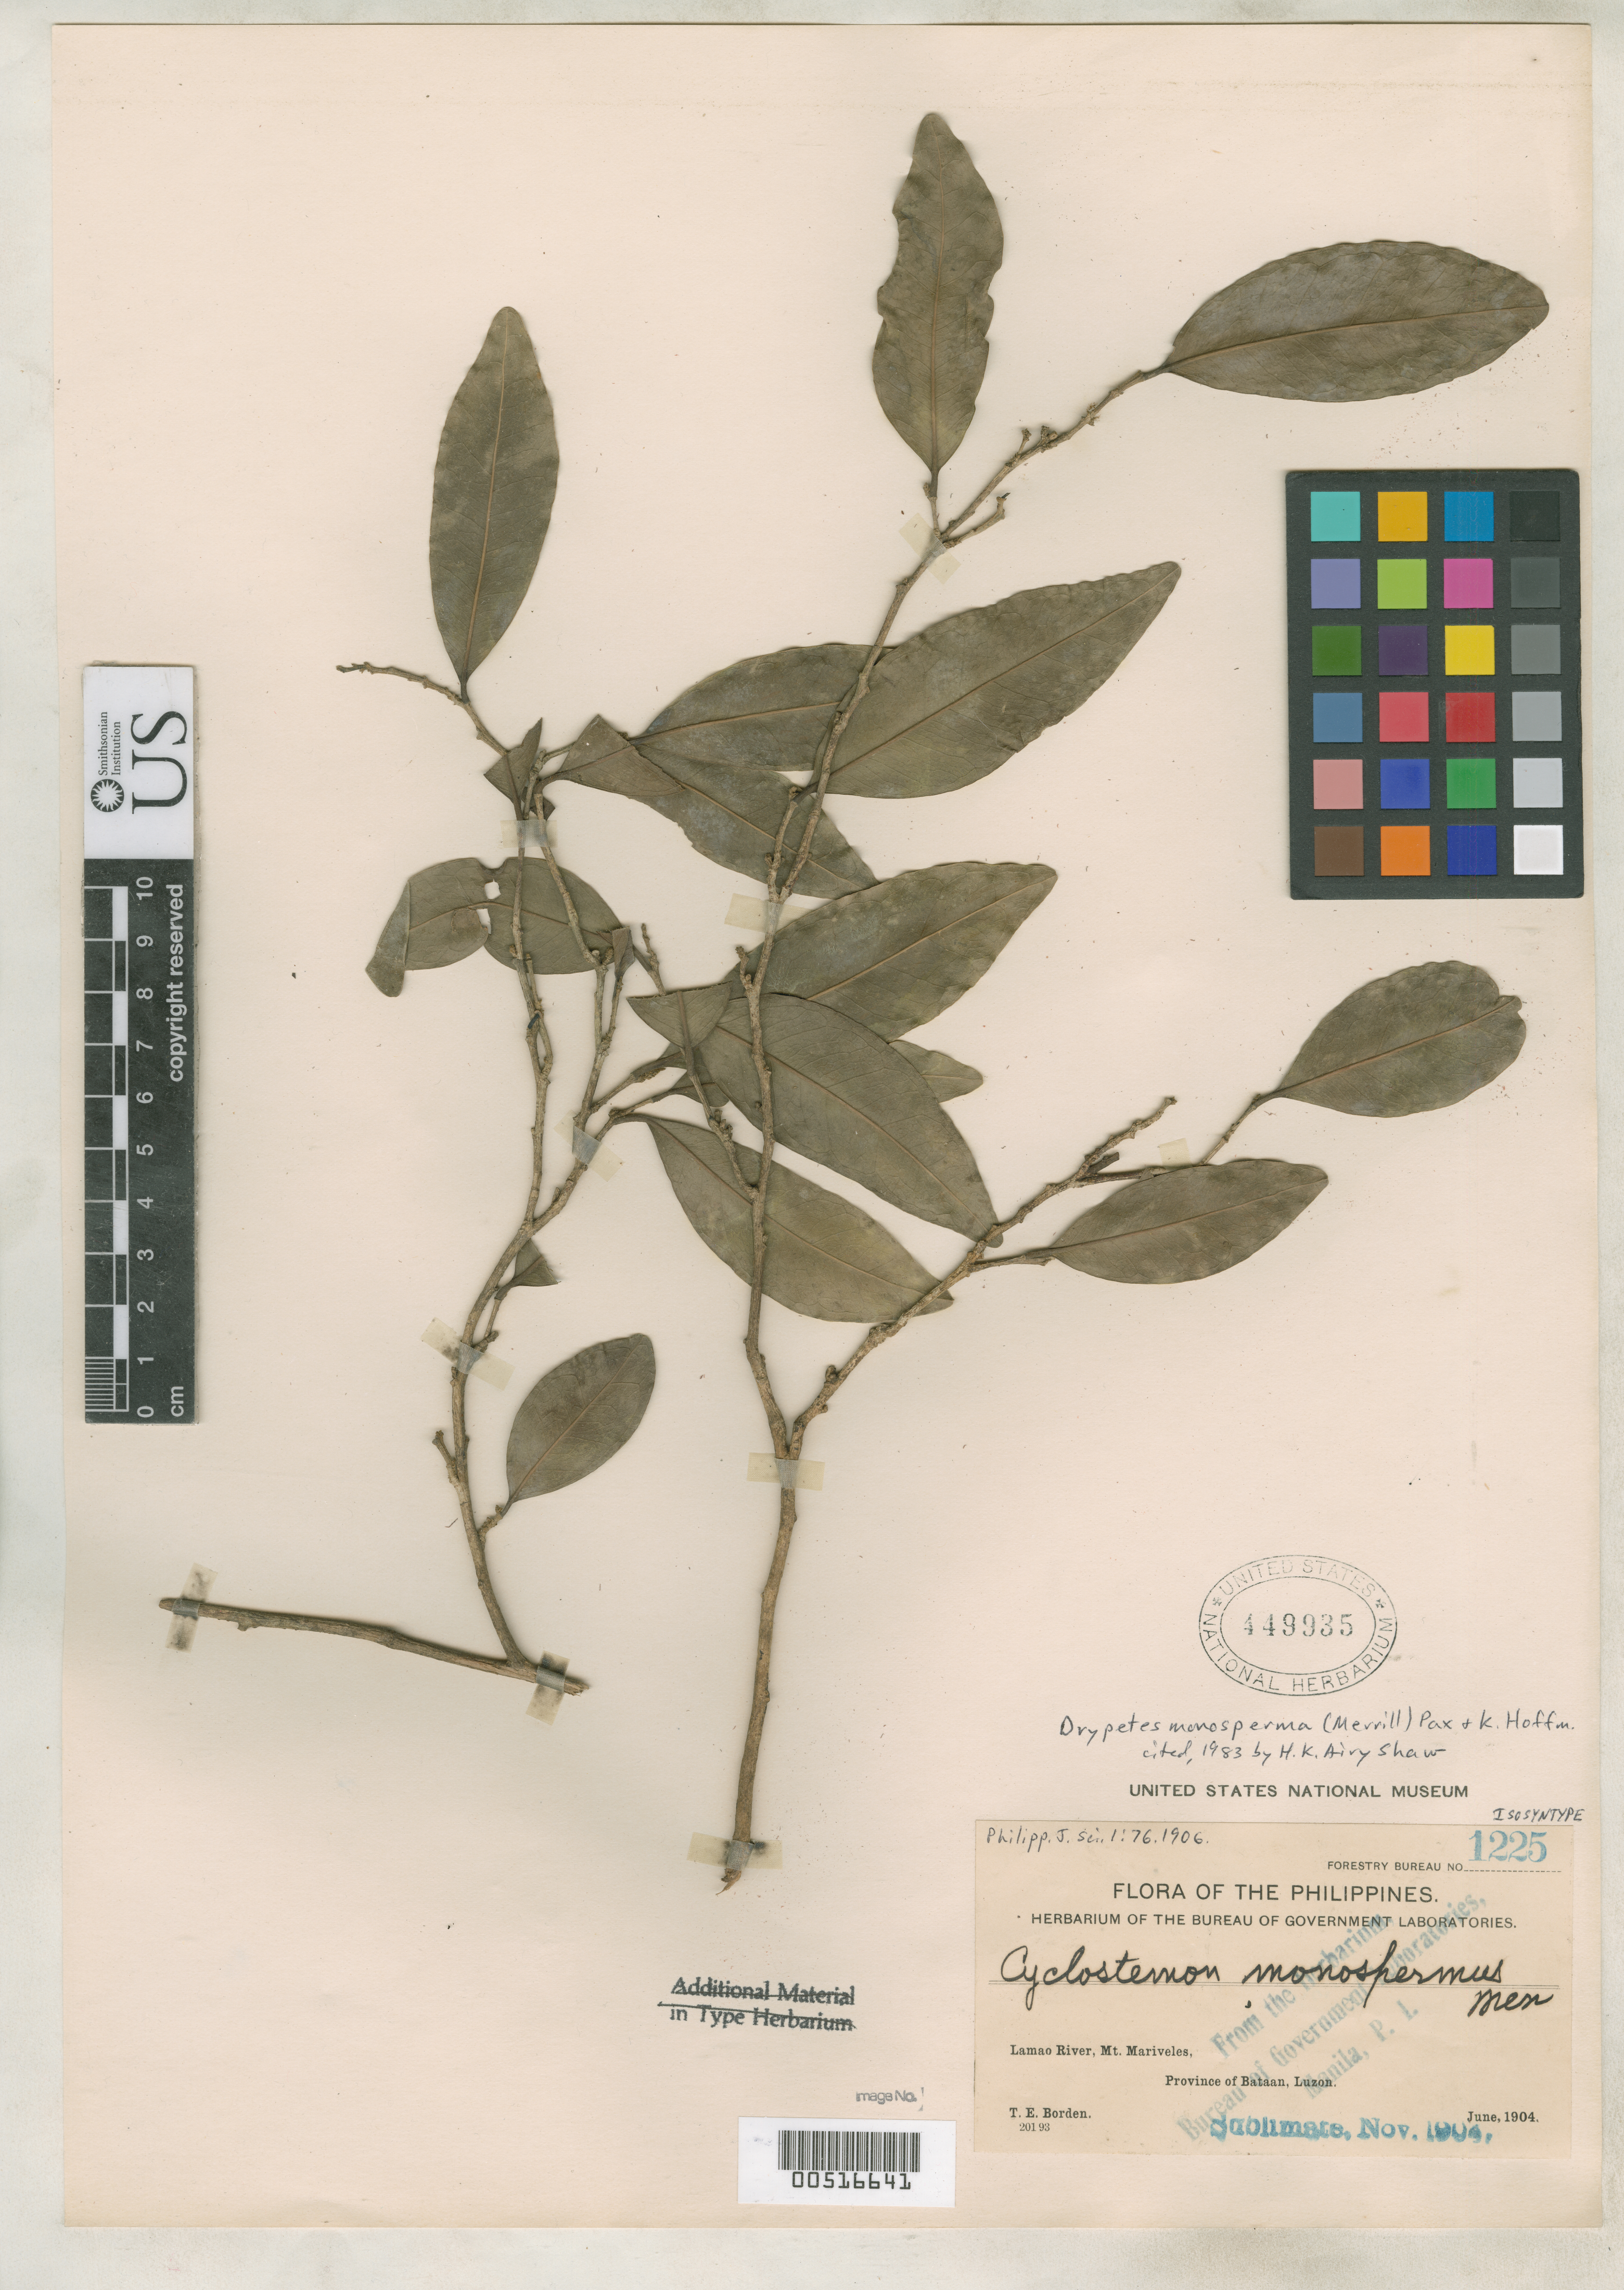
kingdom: Plantae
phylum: Tracheophyta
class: Magnoliopsida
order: Malpighiales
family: Putranjivaceae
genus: Cyclostemon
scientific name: Cyclostemon monospermus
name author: Merr.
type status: Isosyntype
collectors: T. E. Borden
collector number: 1225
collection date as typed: Jun 1904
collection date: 1904-06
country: Philippines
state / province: Central Luzon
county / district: Bataan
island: Luzon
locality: Lamao River, Mt Mariveles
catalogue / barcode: US 449935